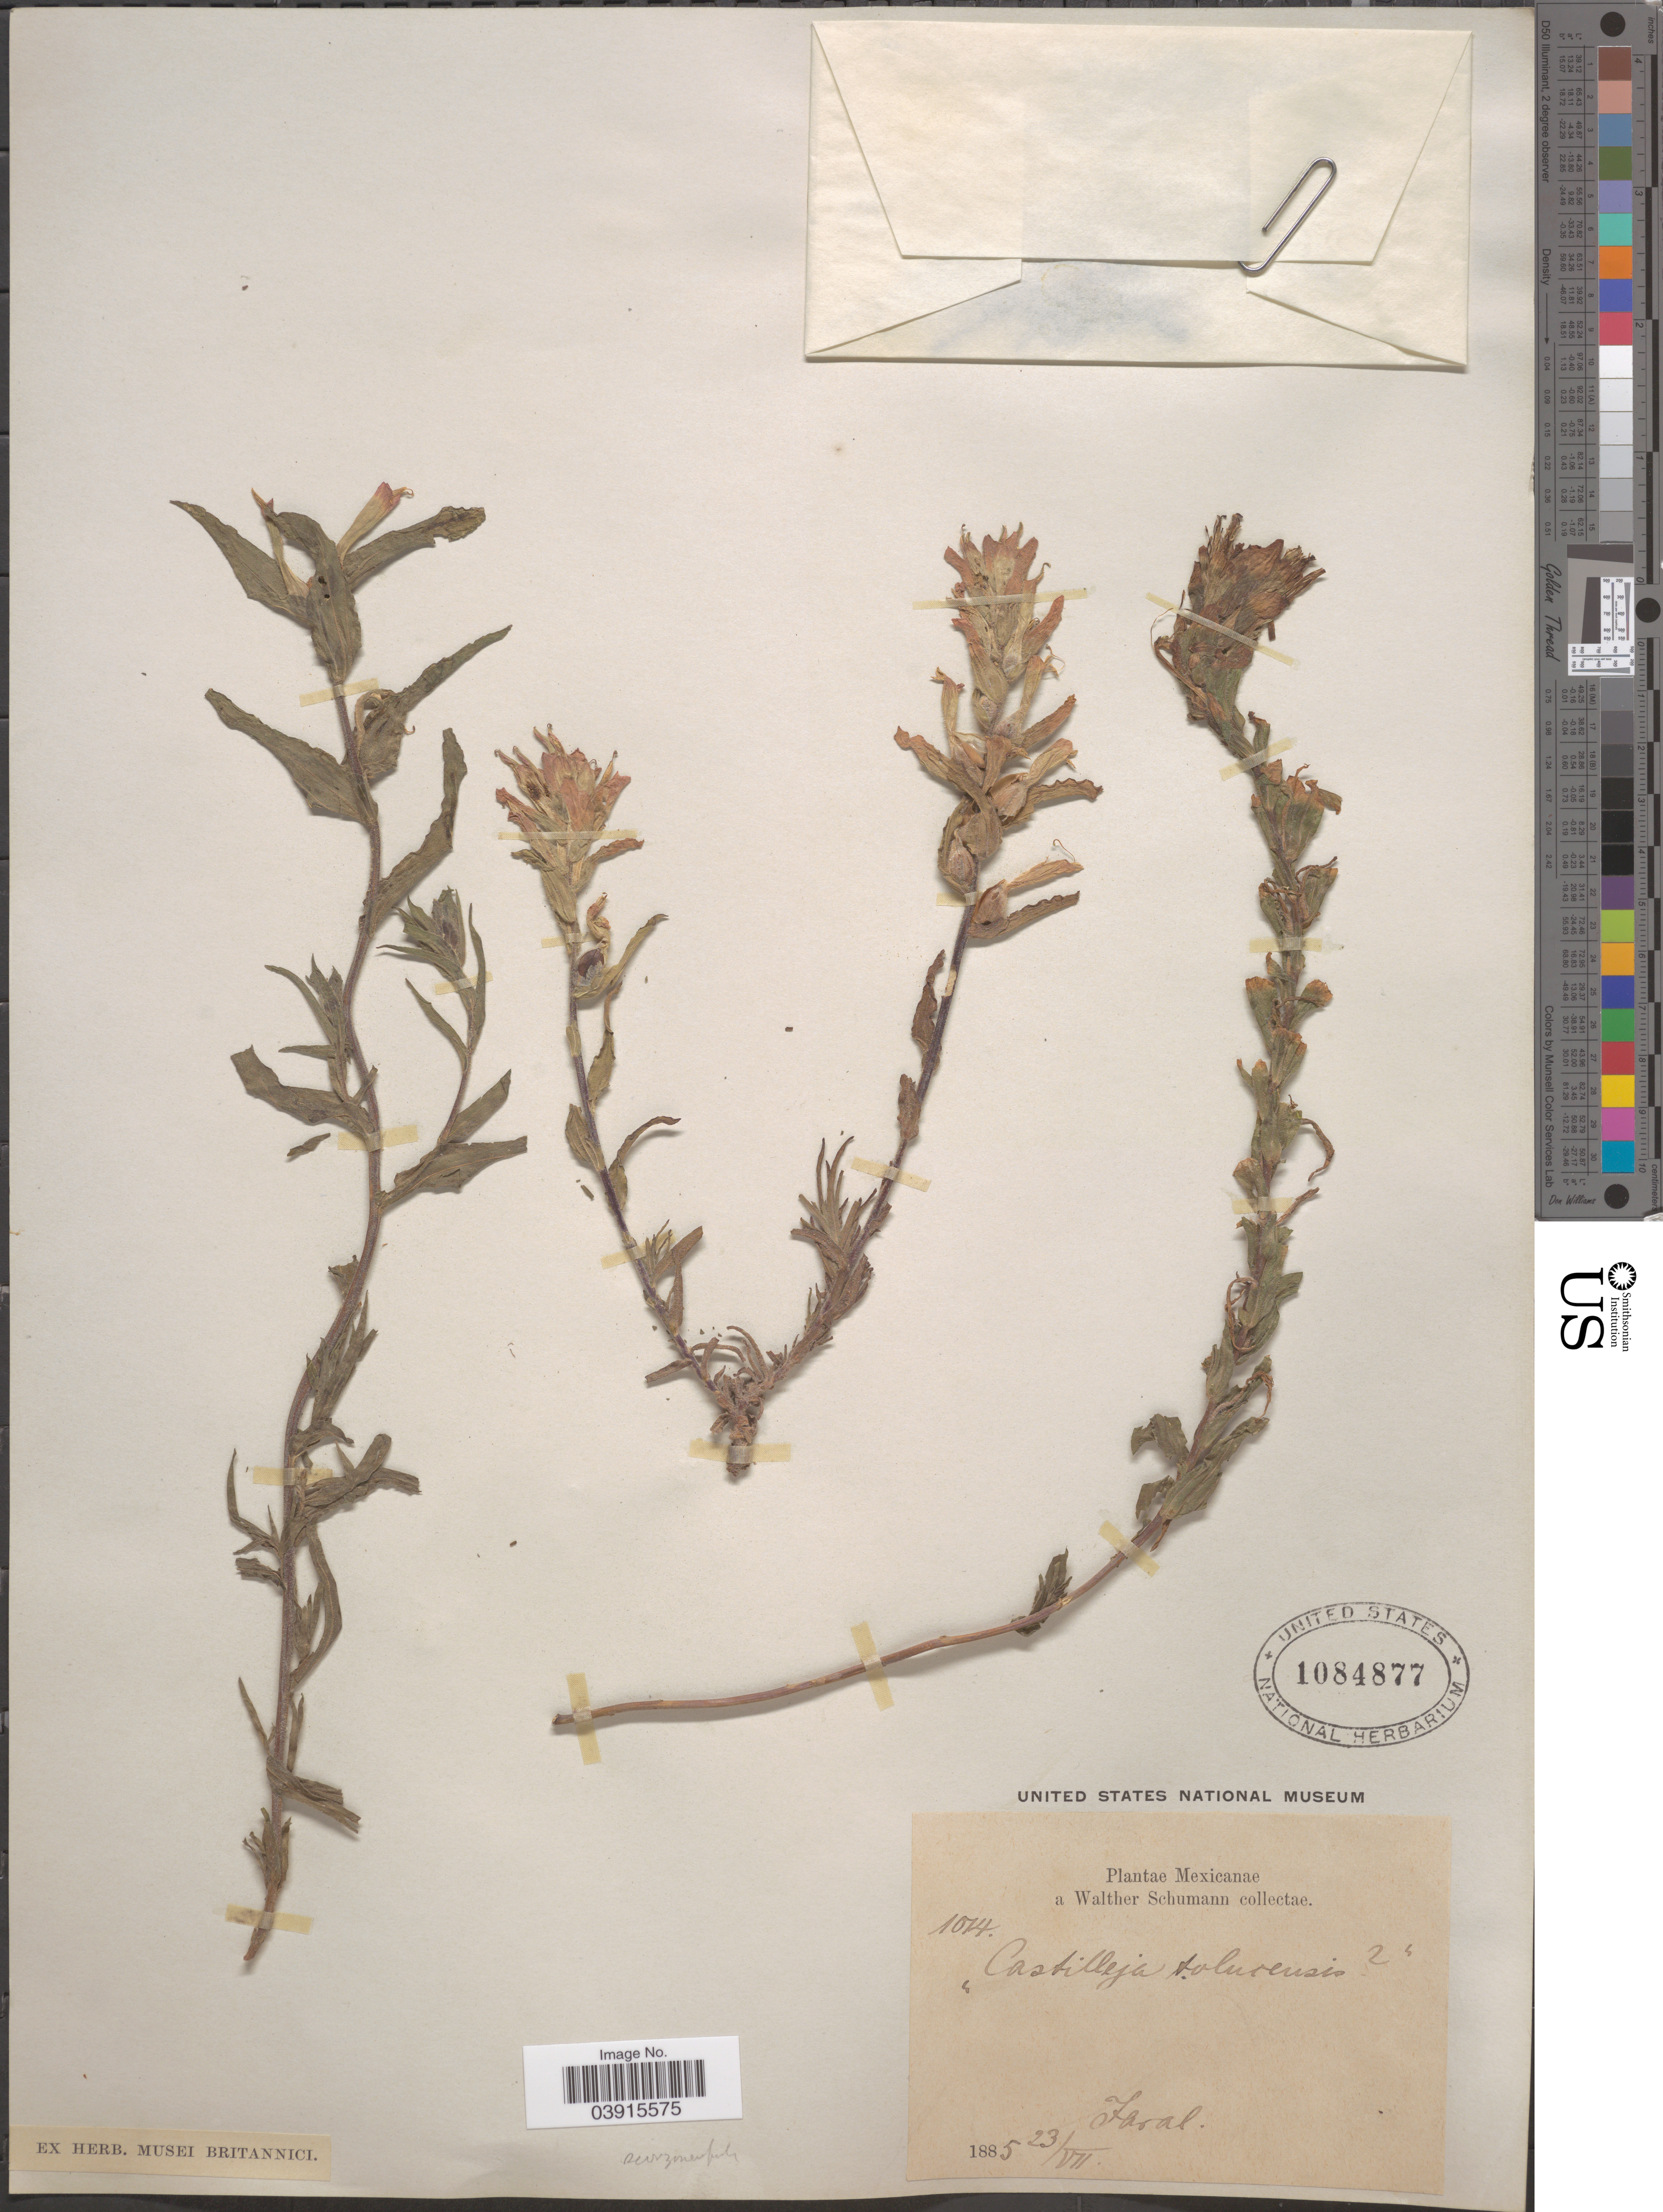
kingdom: Plantae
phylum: Tracheophyta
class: Magnoliopsida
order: Lamiales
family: Orobanchaceae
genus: Castilleja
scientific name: Castilleja scorzonerifolia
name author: Kunth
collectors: W. Schumann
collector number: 1014*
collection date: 1885-07-23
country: Mexico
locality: Faral.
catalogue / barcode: US 1084877